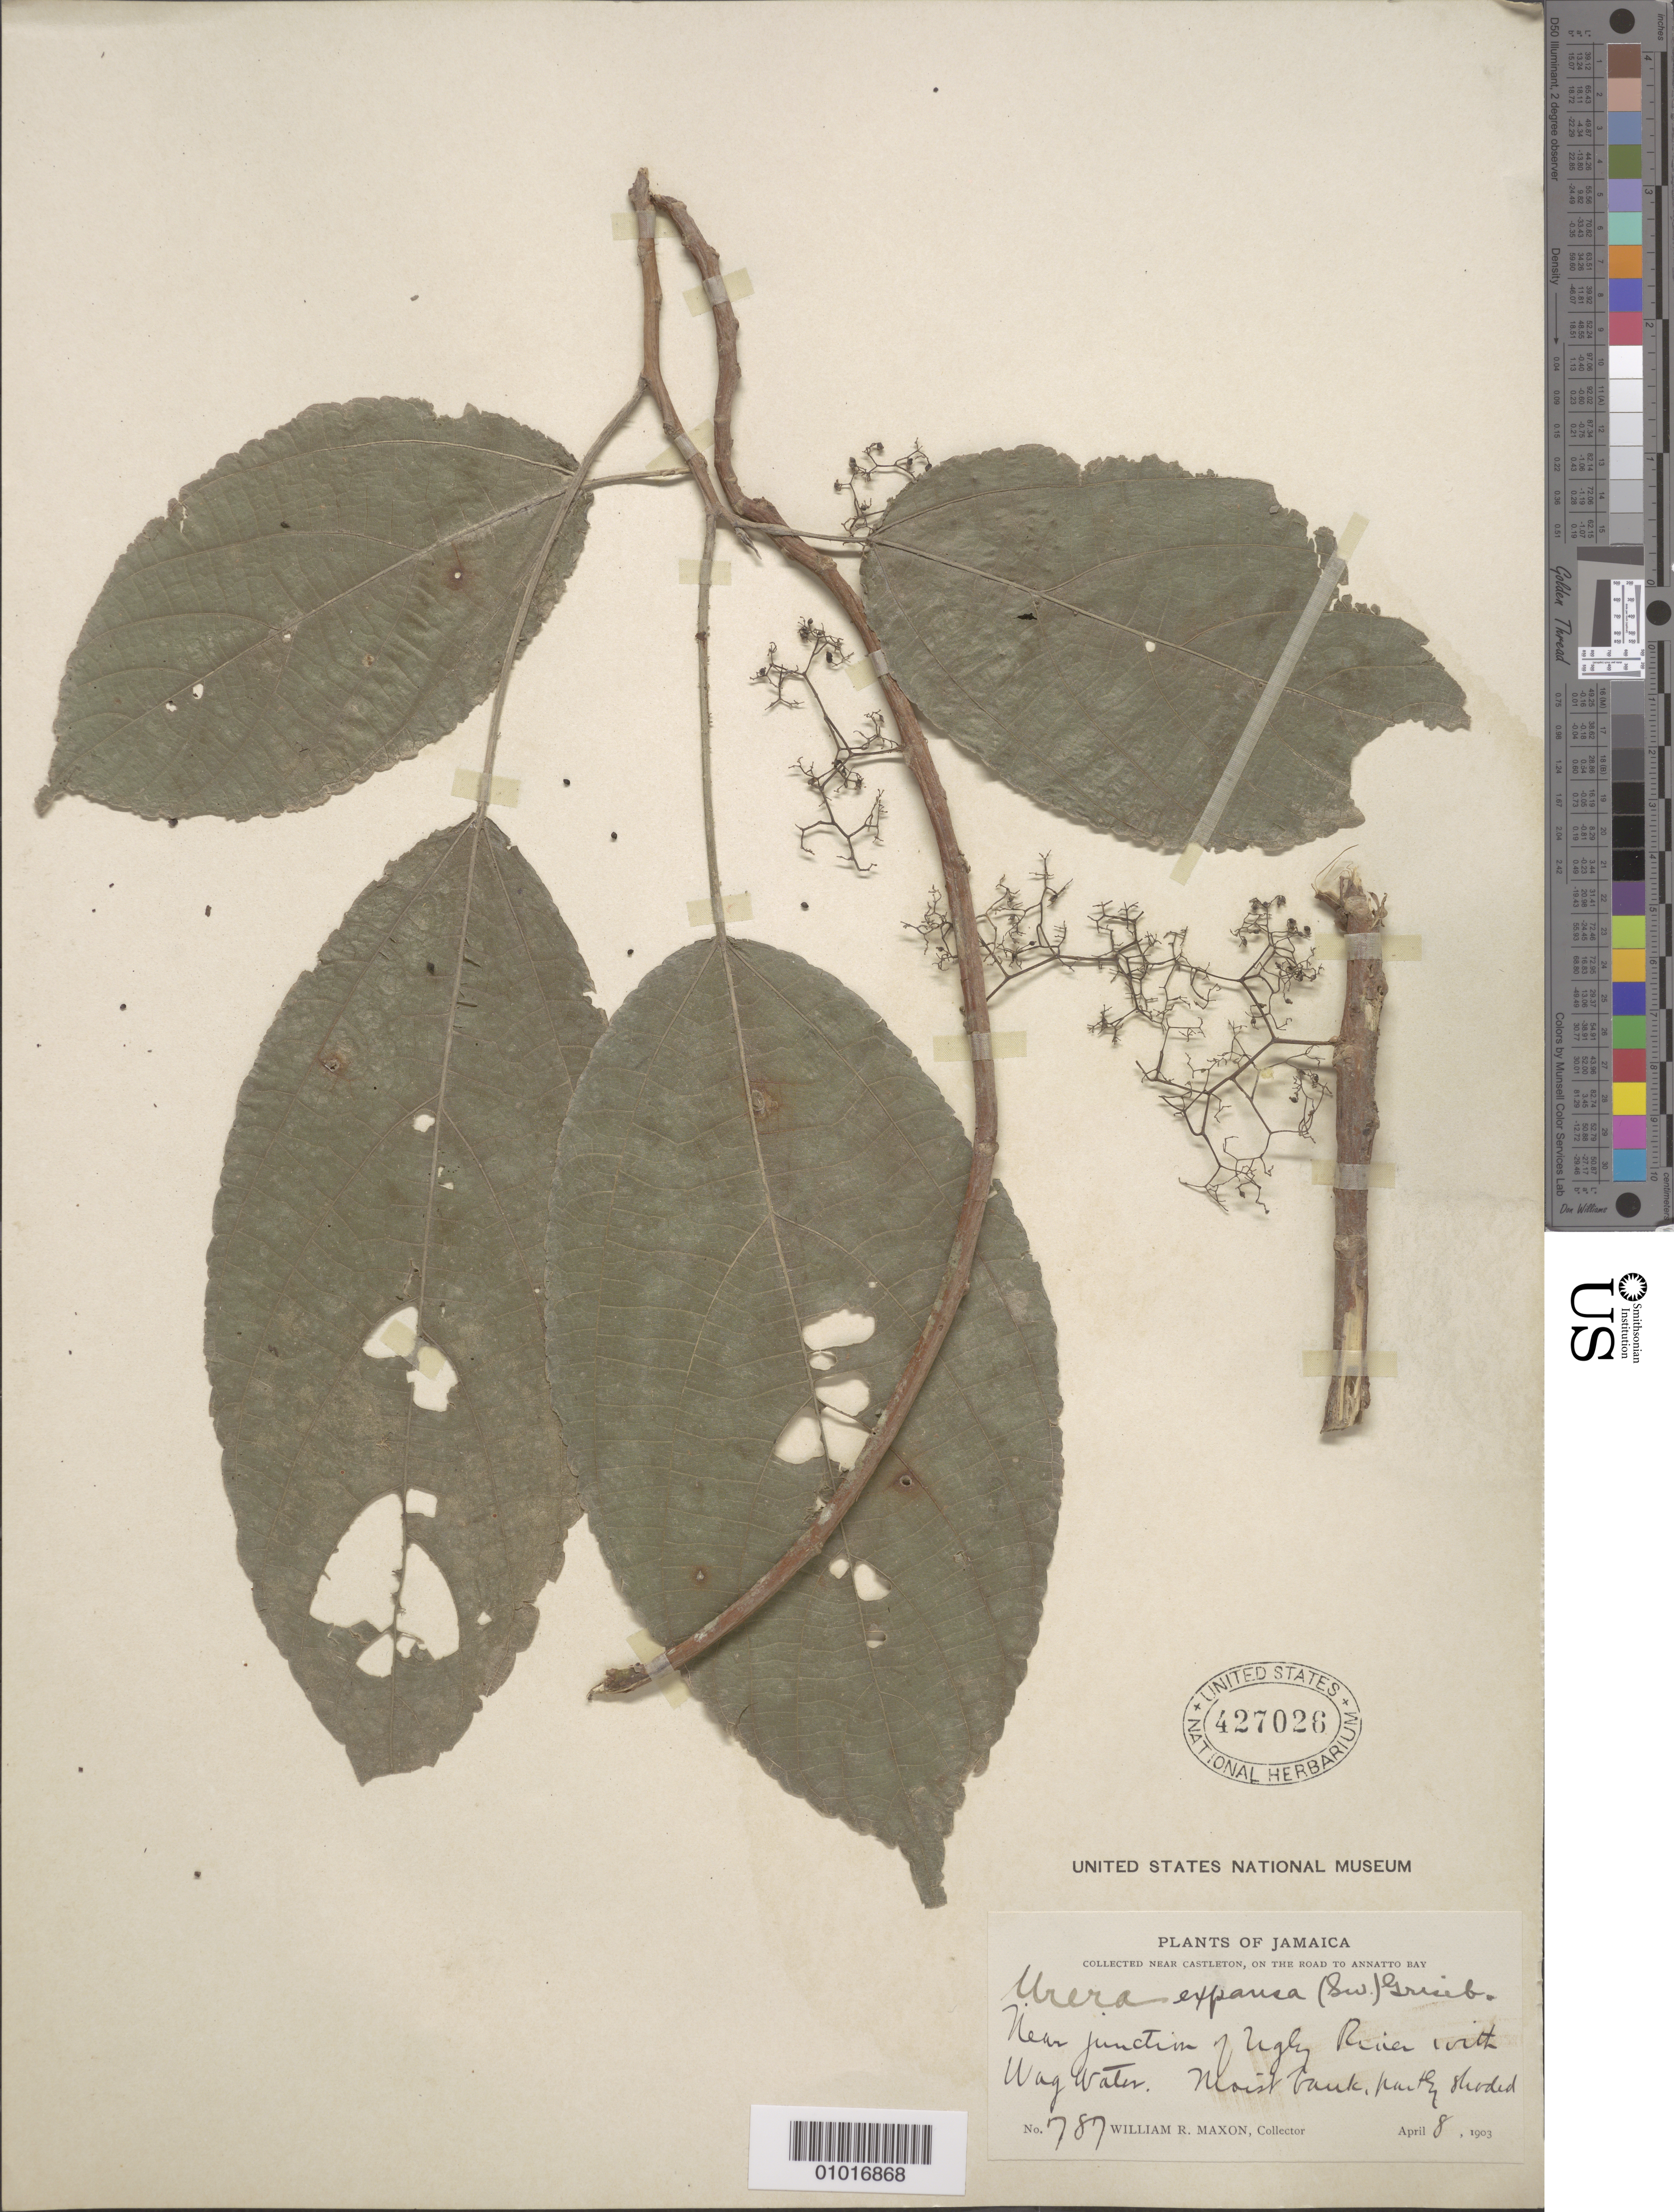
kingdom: Plantae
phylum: Tracheophyta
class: Magnoliopsida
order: Rosales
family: Urticaceae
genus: Urera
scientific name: Urera expansa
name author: (Sw.) Griseb.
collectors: W. R. Maxon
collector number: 787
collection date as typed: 08 Apr 1903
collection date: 1903-04-08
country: Jamaica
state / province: Saint Andrew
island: Jamaica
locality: Near junction of Ugly River with Wag Water.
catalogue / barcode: US 427026